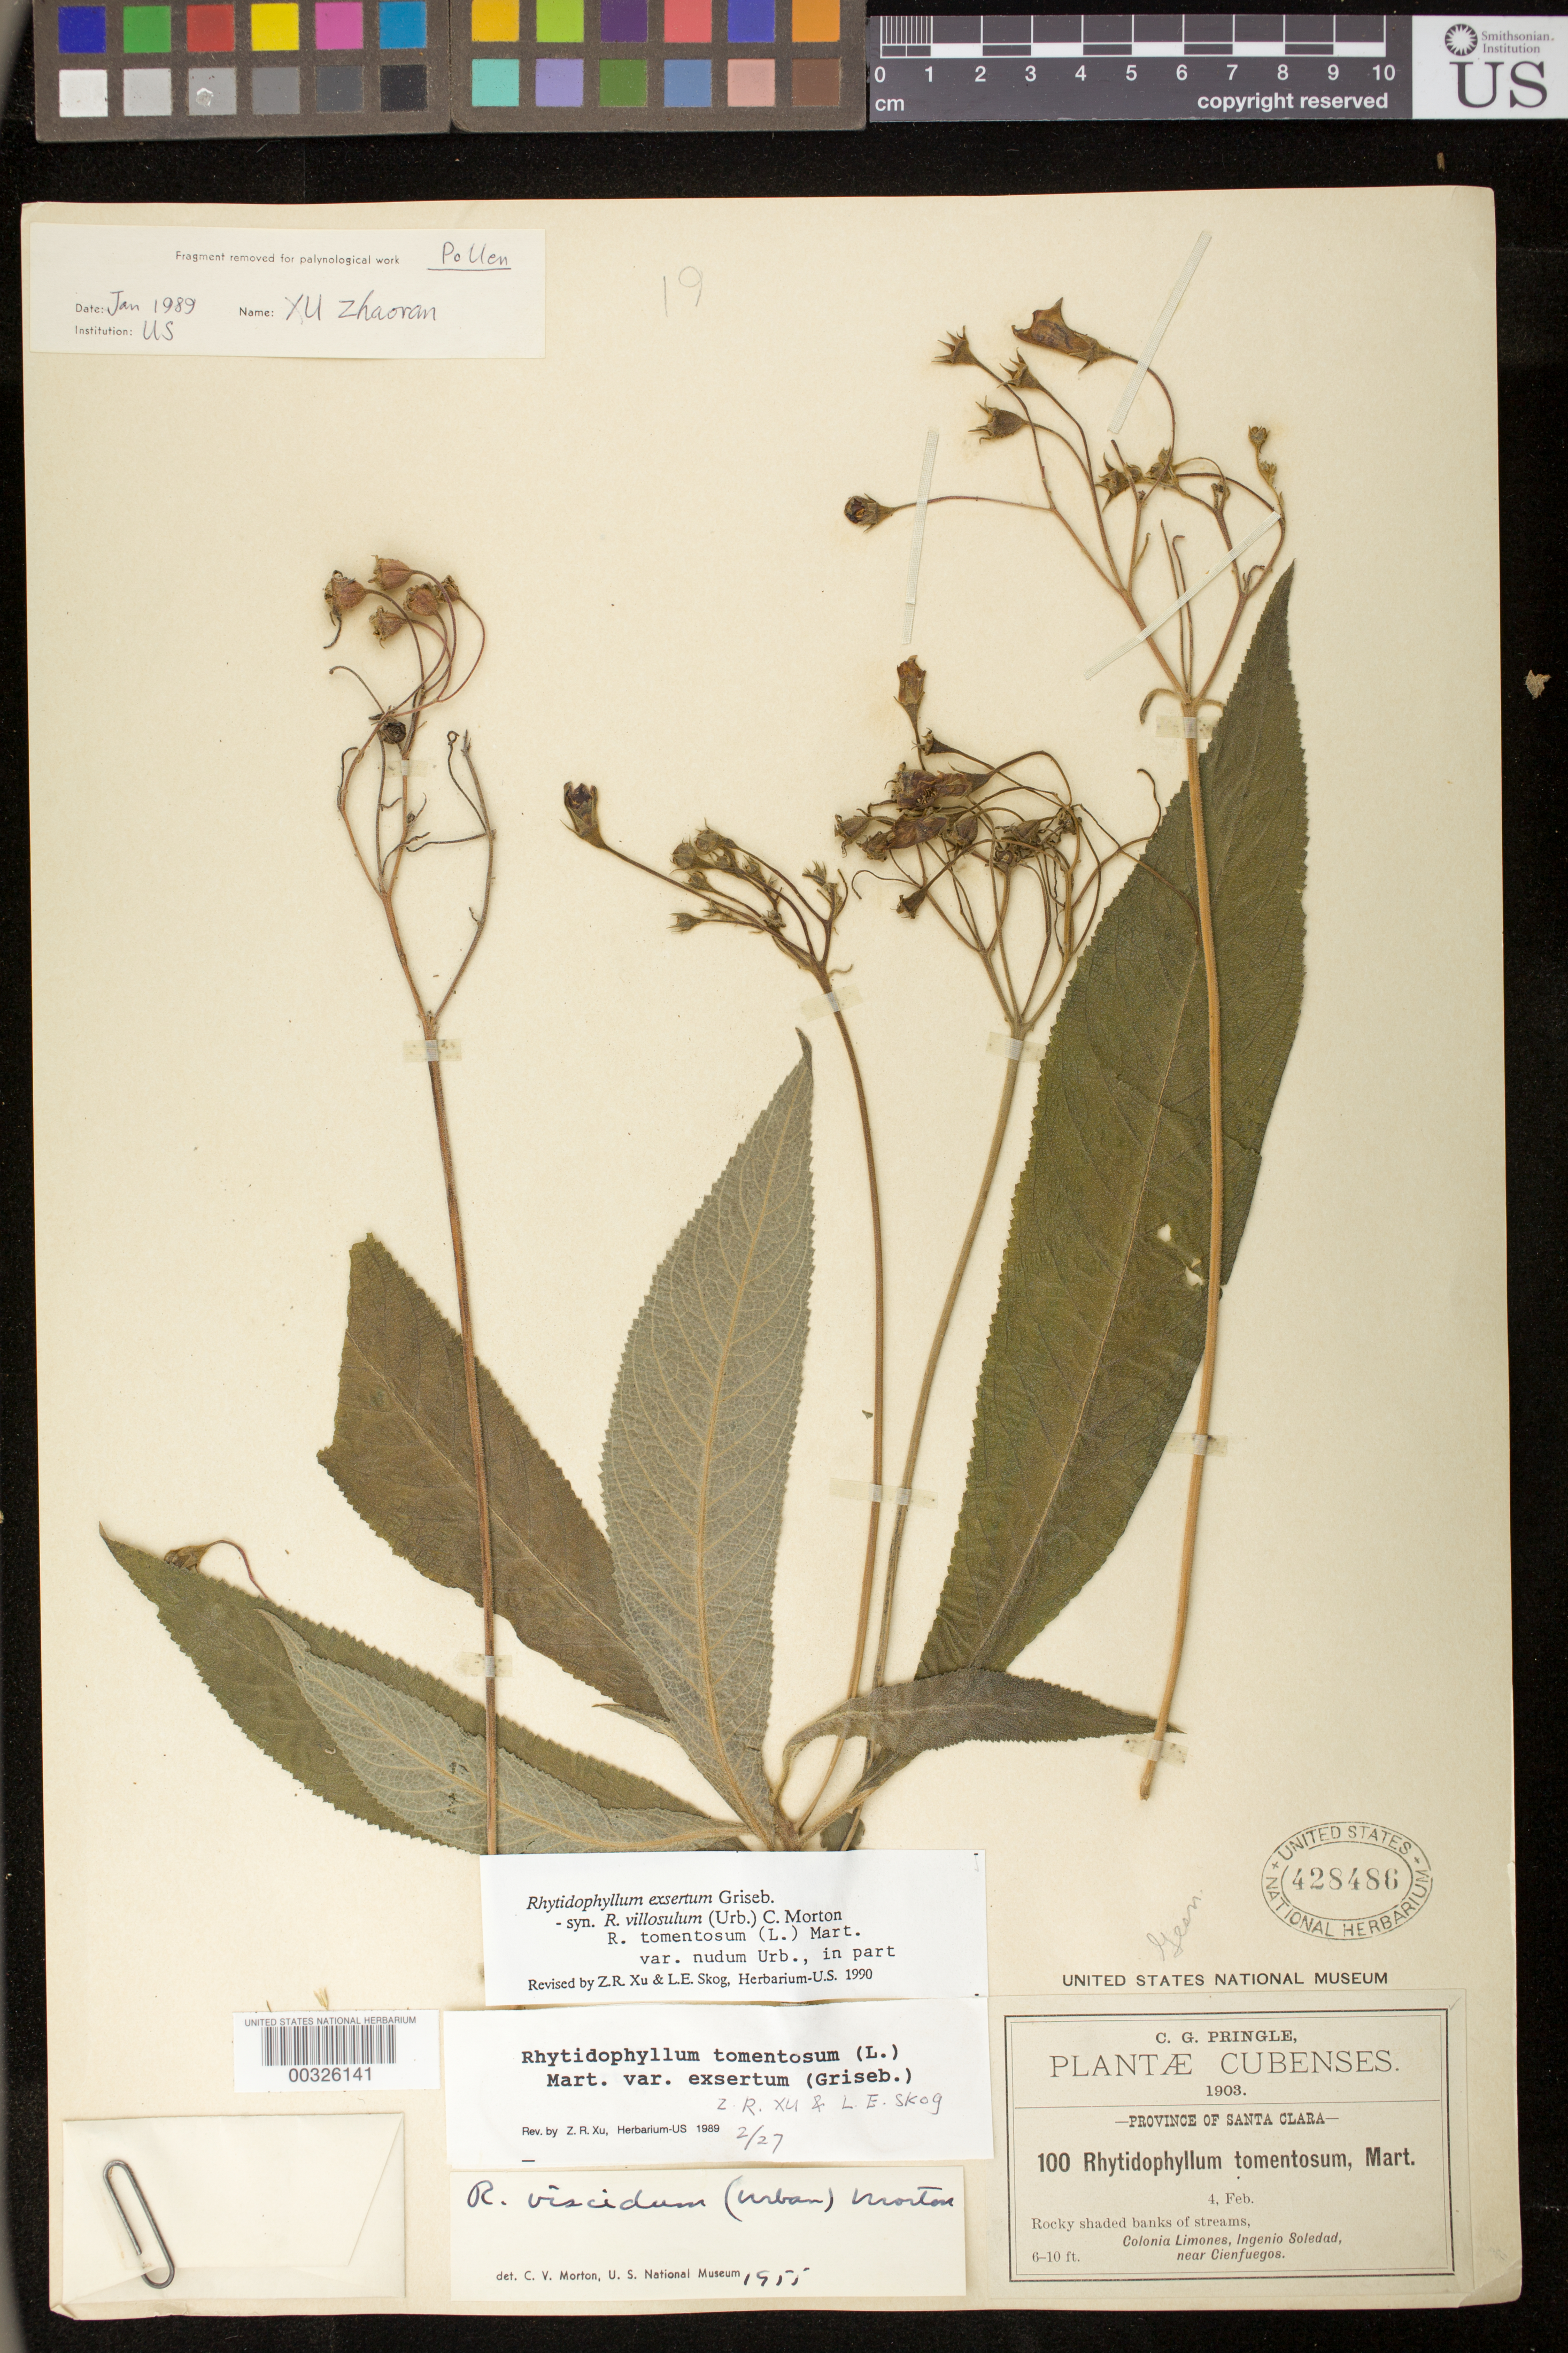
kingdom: Plantae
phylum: Tracheophyta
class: Magnoliopsida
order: Lamiales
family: Gesneriaceae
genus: Rhytidophyllum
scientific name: Rhytidophyllum exsertum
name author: Griseb.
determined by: Skog, Laurence E.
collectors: C. G. Pringle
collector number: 100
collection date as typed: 04 Feb 1903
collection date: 1903-02-04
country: Cuba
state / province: Las Villas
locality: Province of Santa Clara, Colonia Limones, Ingenio Soledad, near Cienfuegos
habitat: Rocky shaded banks of streams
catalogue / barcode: US 428486